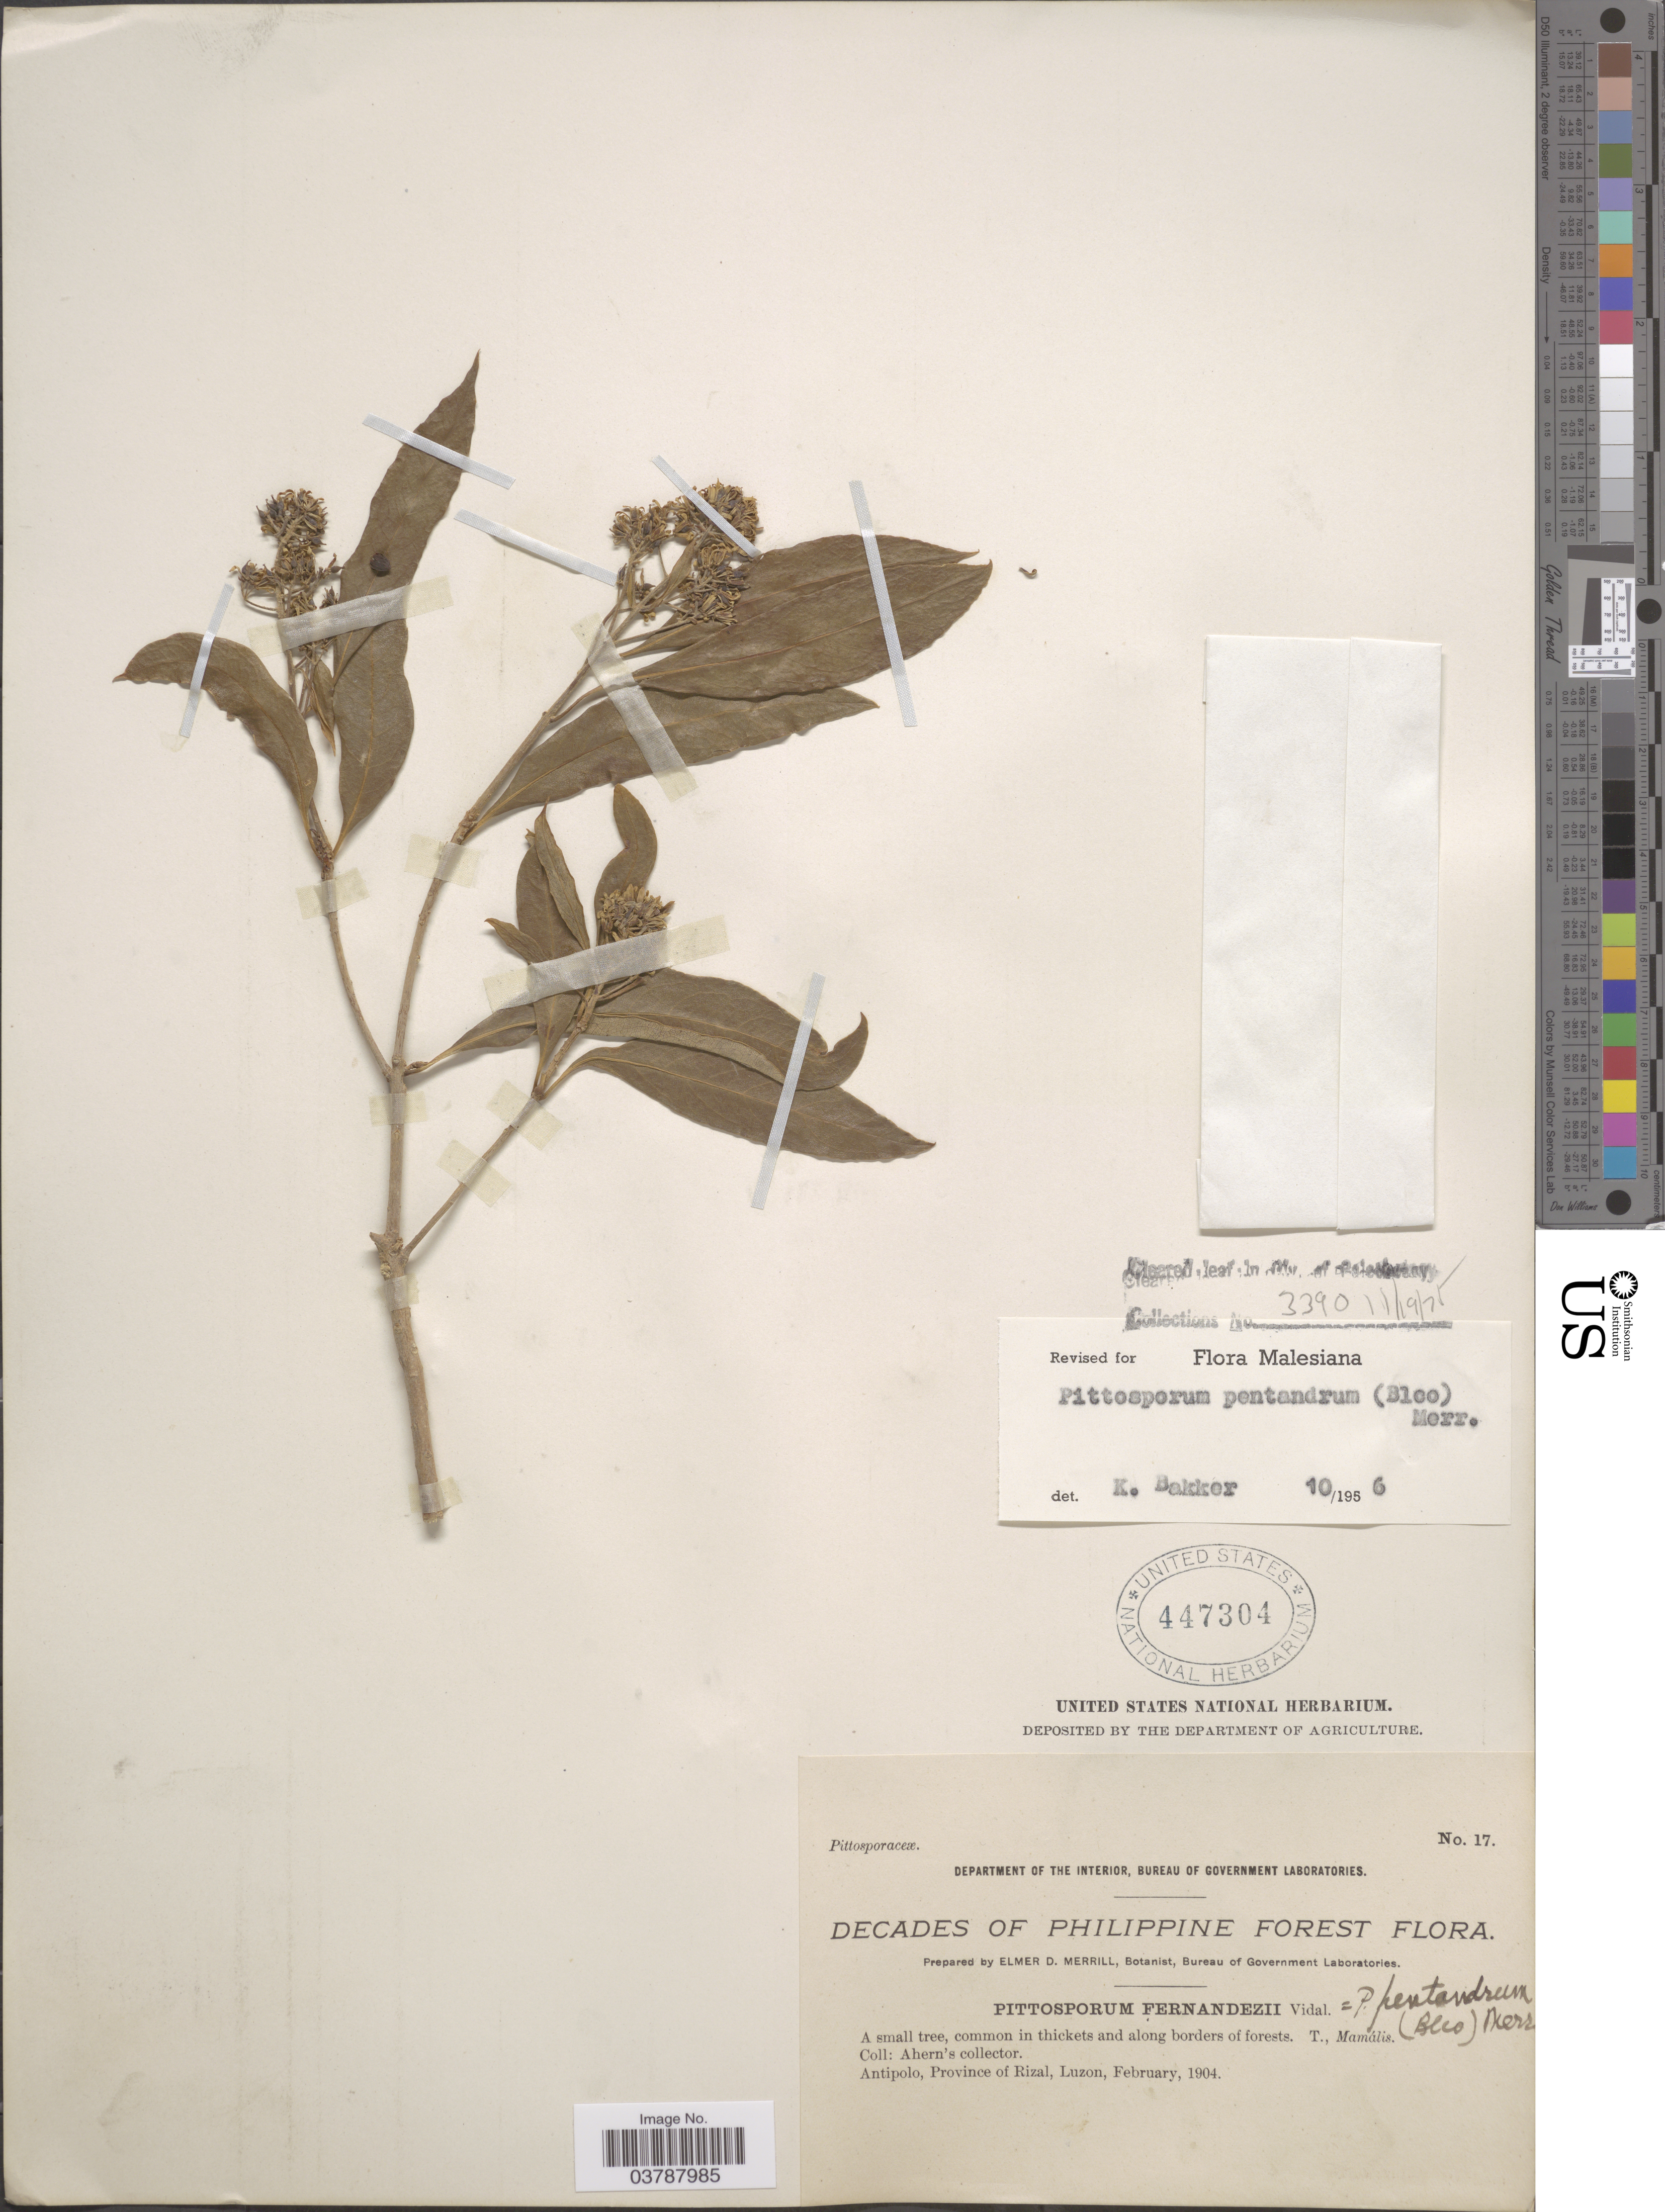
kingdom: Plantae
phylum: Tracheophyta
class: Magnoliopsida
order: Apiales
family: Pittosporaceae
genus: Pittosporum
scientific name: Pittosporum pentandrum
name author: (Blanco) Merr.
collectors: Ahern's collector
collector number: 17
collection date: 1904-02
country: Philippines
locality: Philippine forest. Antipolo, Province of Rizal, Luzon.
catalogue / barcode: US 447304